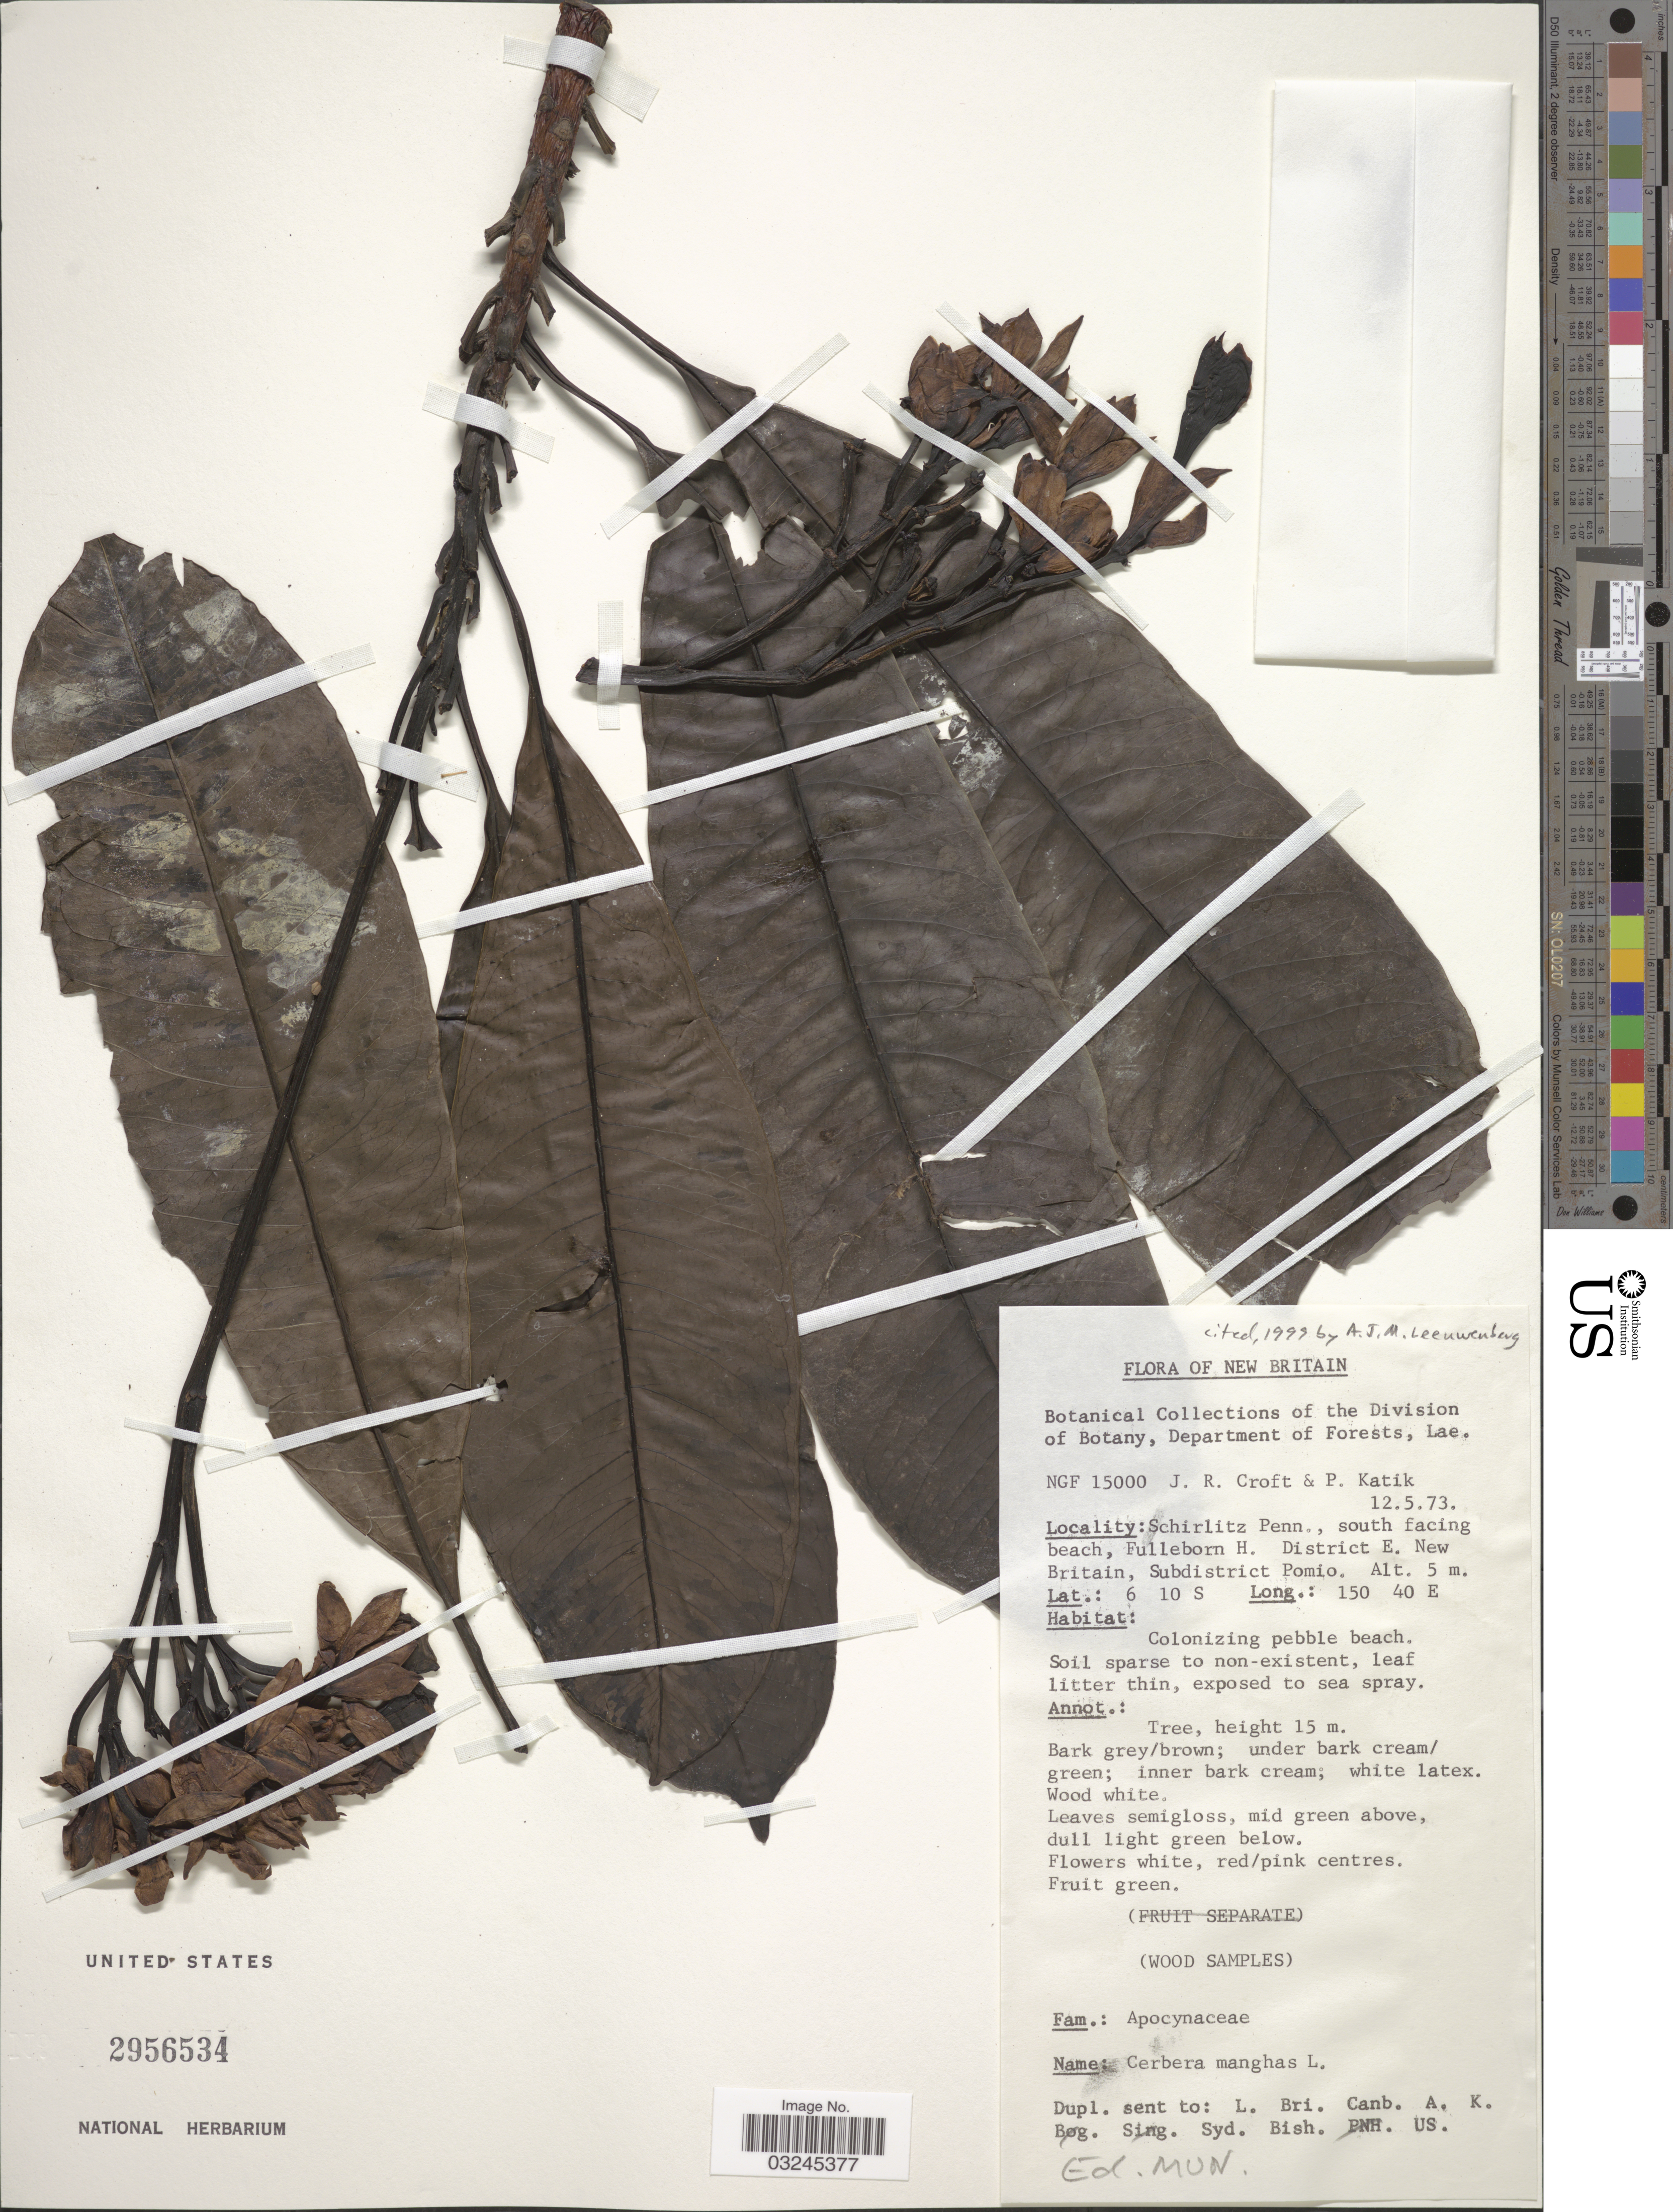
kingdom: Plantae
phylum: Tracheophyta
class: Magnoliopsida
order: Gentianales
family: Apocynaceae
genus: Cerbera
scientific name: Cerbera manghas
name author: L.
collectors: J. R. Croft & P. Katik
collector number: NGF15000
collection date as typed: Transcribed d/m/y: 12/5/73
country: Papua New Guinea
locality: New Britain. Schirlitz Penn., south facing beach, Fulleborn H. District E. New Britain, Subdistrict Pomio.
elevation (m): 5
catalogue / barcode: US 2956534